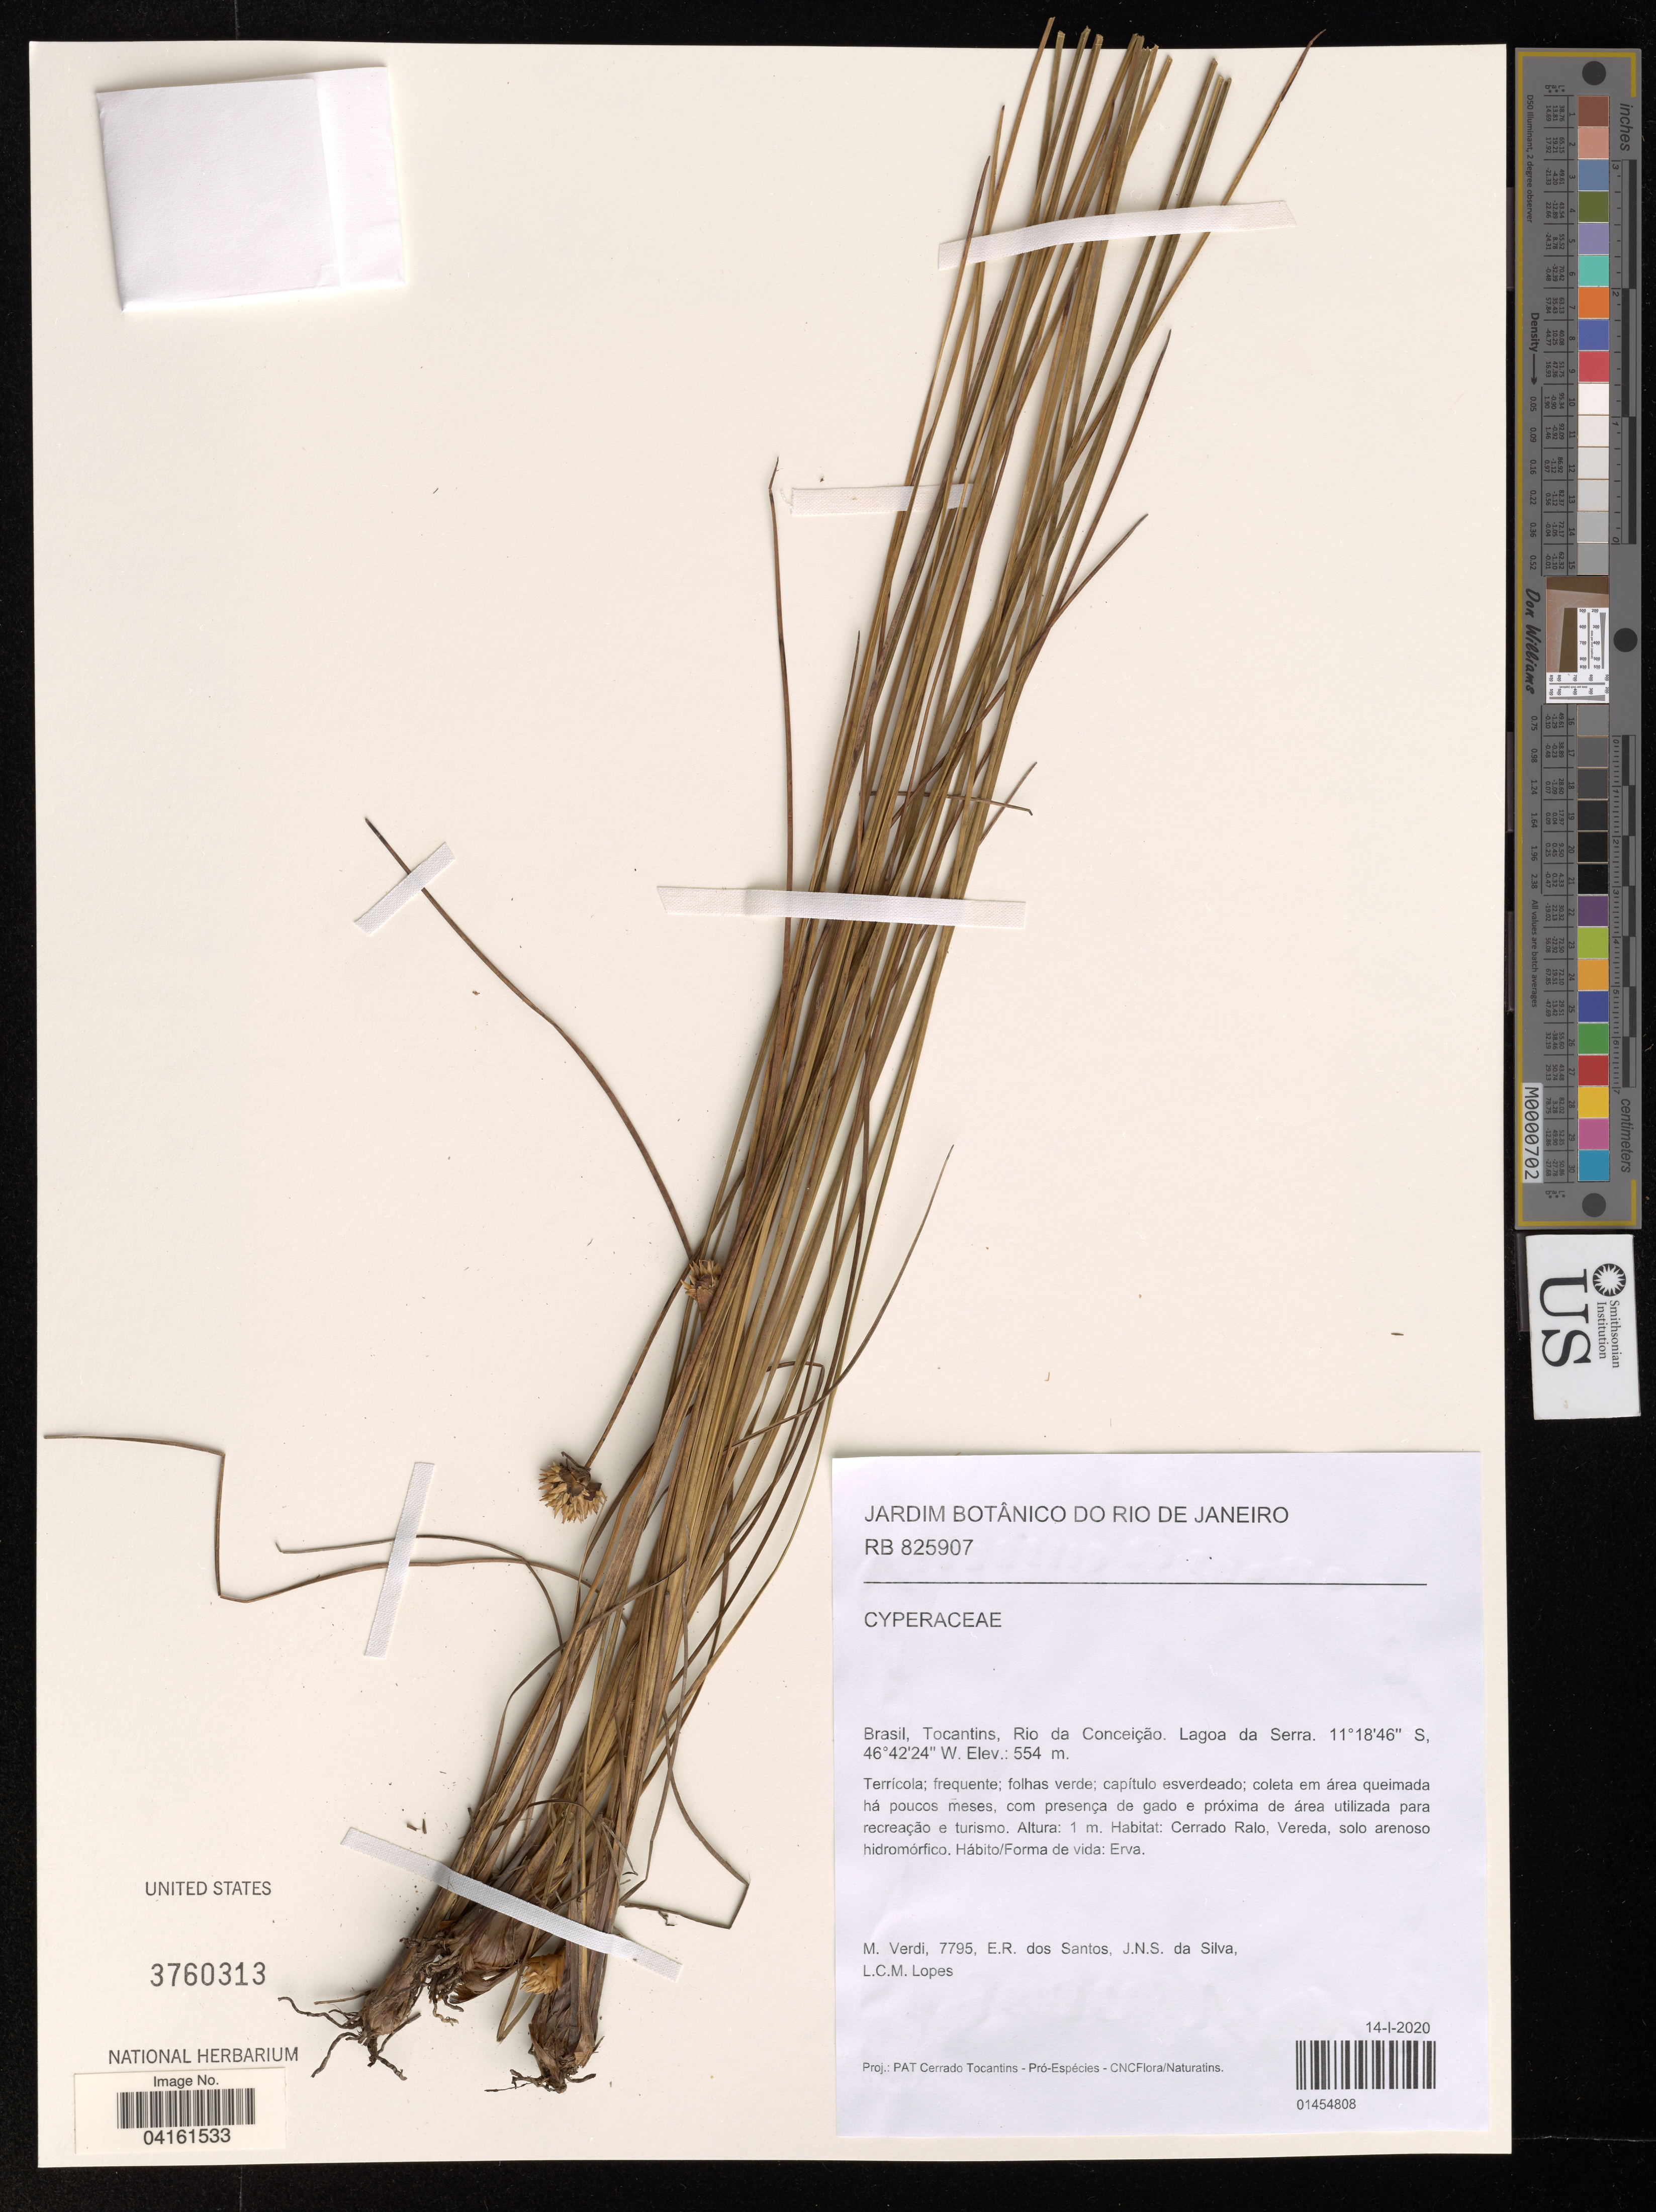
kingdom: Plantae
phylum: Tracheophyta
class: Liliopsida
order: Poales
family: Cyperaceae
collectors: M. Verdi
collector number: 7795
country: Brazil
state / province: Tocantins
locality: Rio da Conceição. Lagoa da Serra.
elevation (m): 554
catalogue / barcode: US 3760313